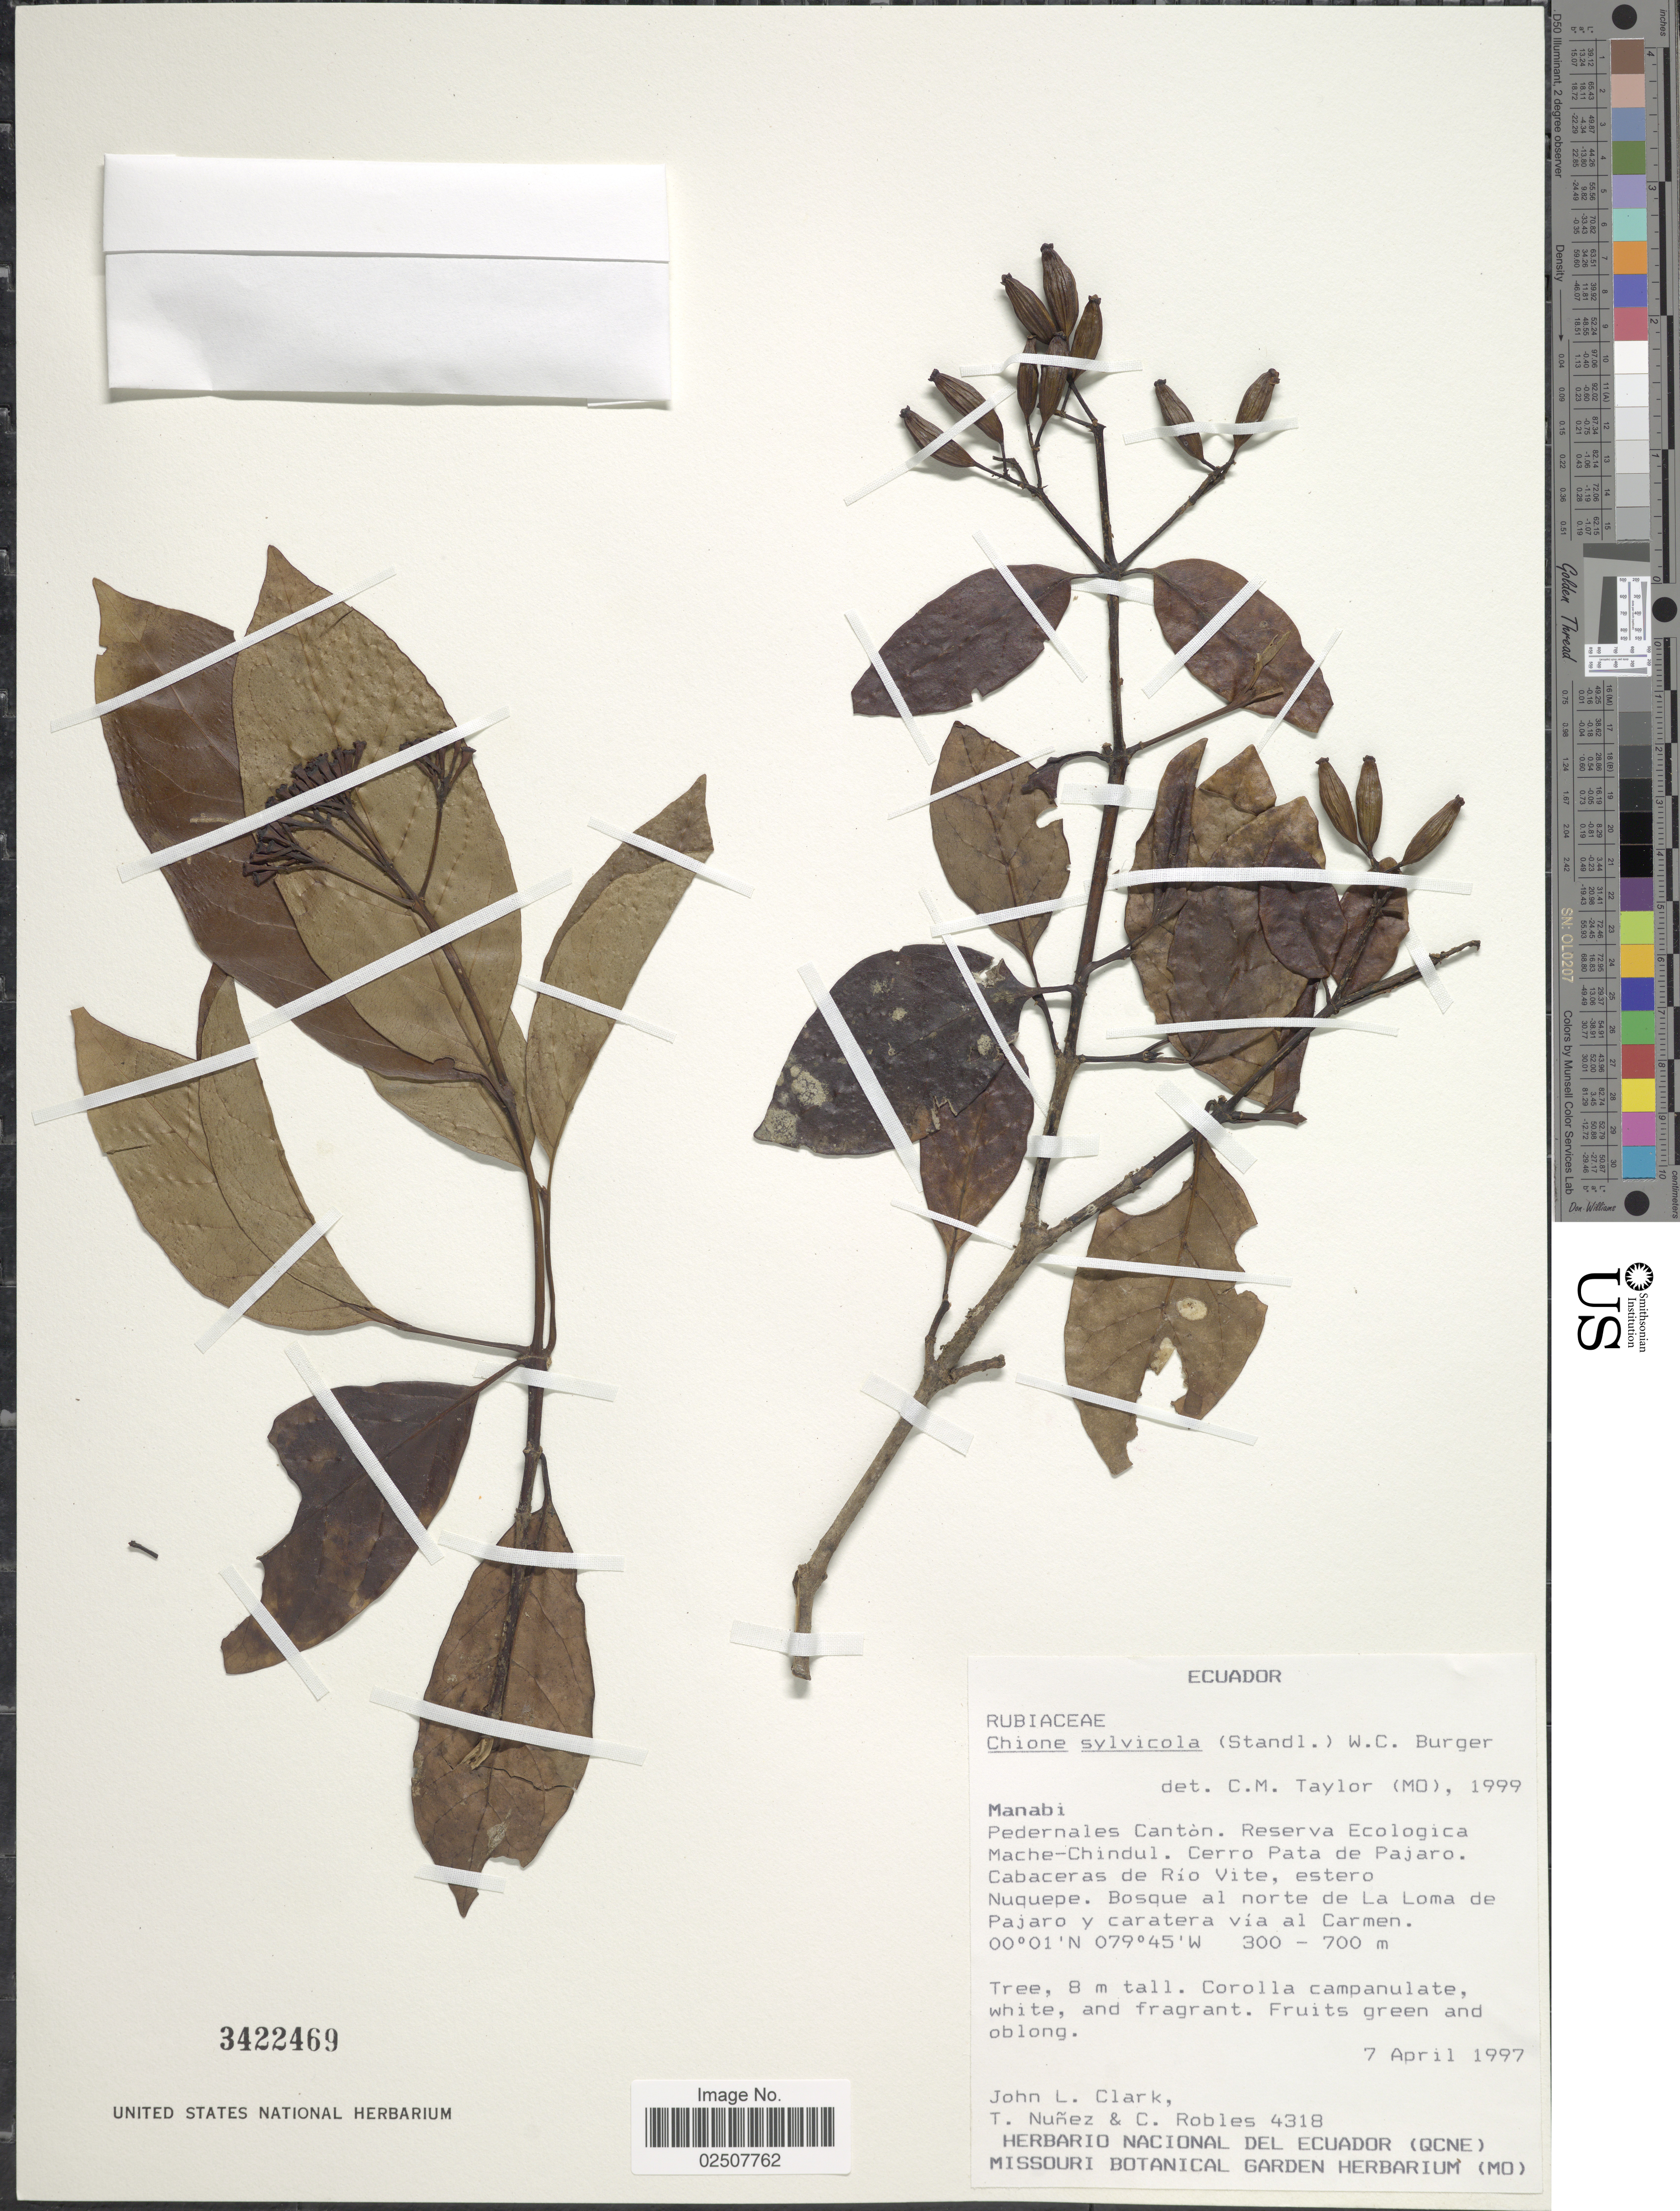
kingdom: Plantae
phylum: Tracheophyta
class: Magnoliopsida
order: Gentianales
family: Rubiaceae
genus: Chione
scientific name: Chione sylvicola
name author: (Standl.) W.C. Burger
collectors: J. L. Clark, T. Núñez & C. Robles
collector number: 4318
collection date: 1997-04-07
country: Ecuador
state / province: Manabí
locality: Pedernales Cantón. Reserva Ecologica Mache-Chindul. Cerro Pata de Pajaro. Cabeceras de Río Vite, estero Nuqupe. Bosque al norte de La Loma de Pajaro y caratera vía al Carmen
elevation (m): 300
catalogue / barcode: US 3422469